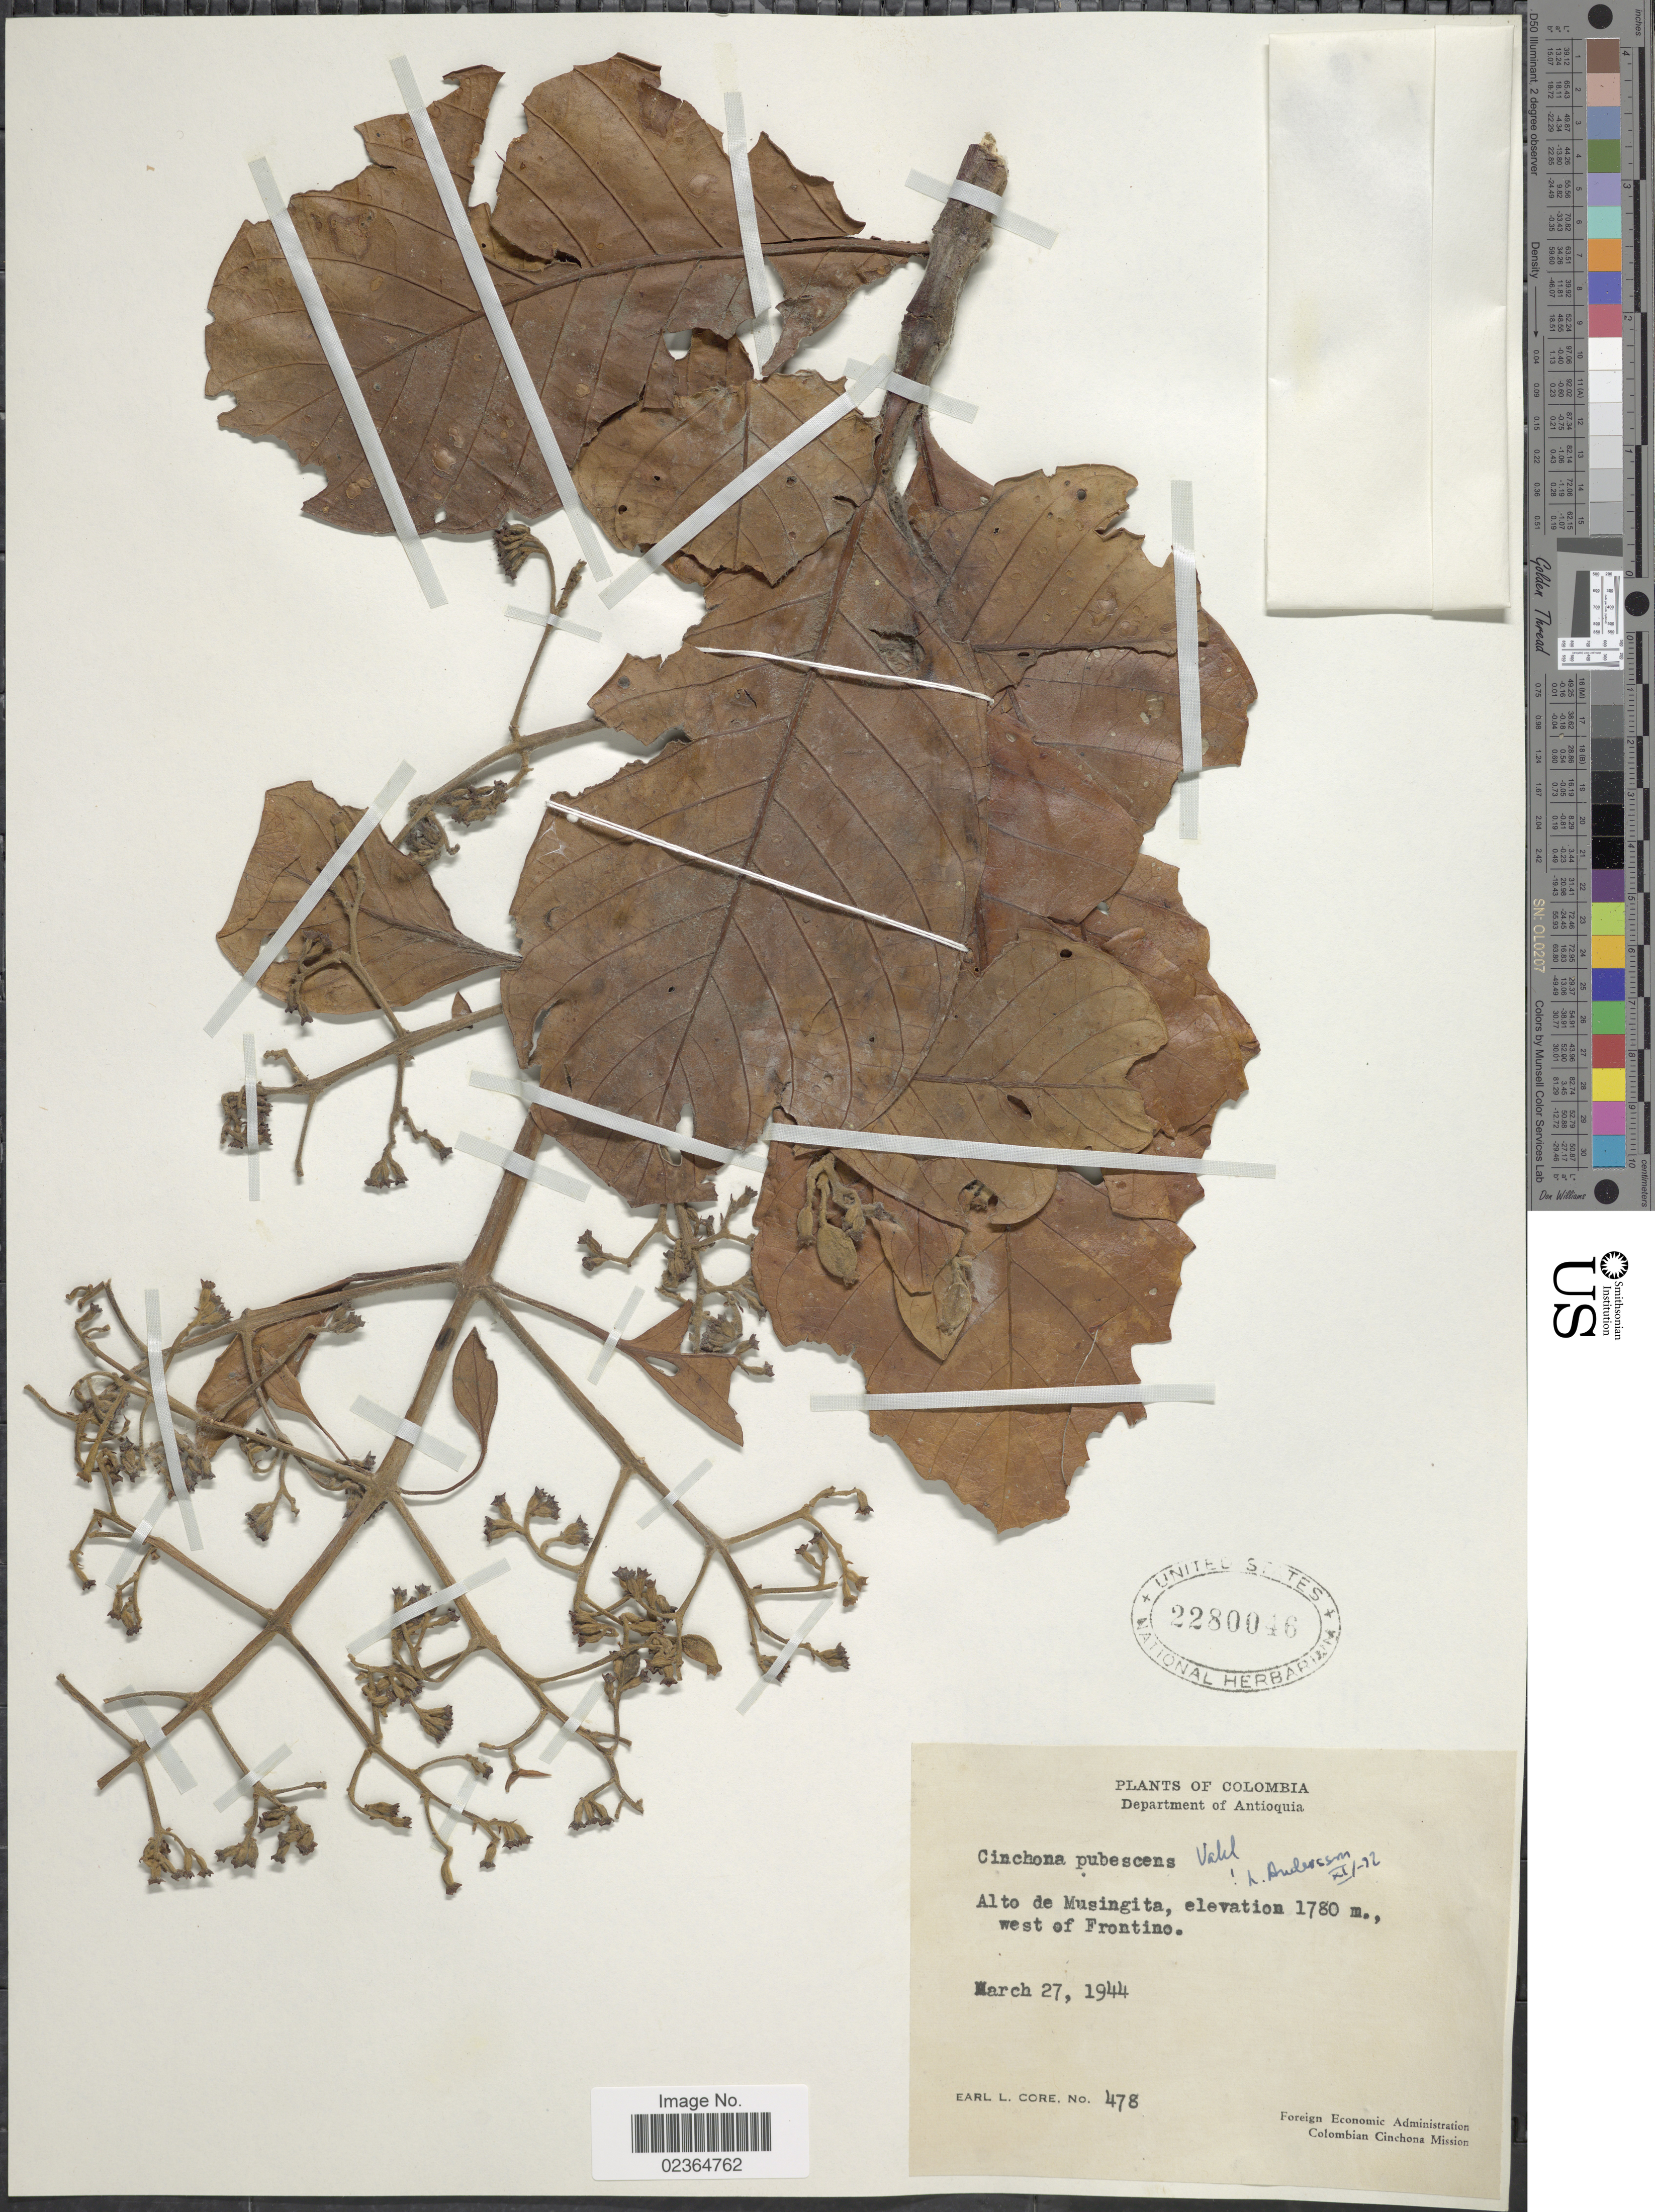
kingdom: Plantae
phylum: Tracheophyta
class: Magnoliopsida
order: Gentianales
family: Rubiaceae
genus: Cinchona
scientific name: Cinchona pubescens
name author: Vahl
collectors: E. L. Core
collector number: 478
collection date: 1944-03-27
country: Colombia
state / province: Antioquia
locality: Alto de Musingita, west of Frontino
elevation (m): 1780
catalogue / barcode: US 2280046